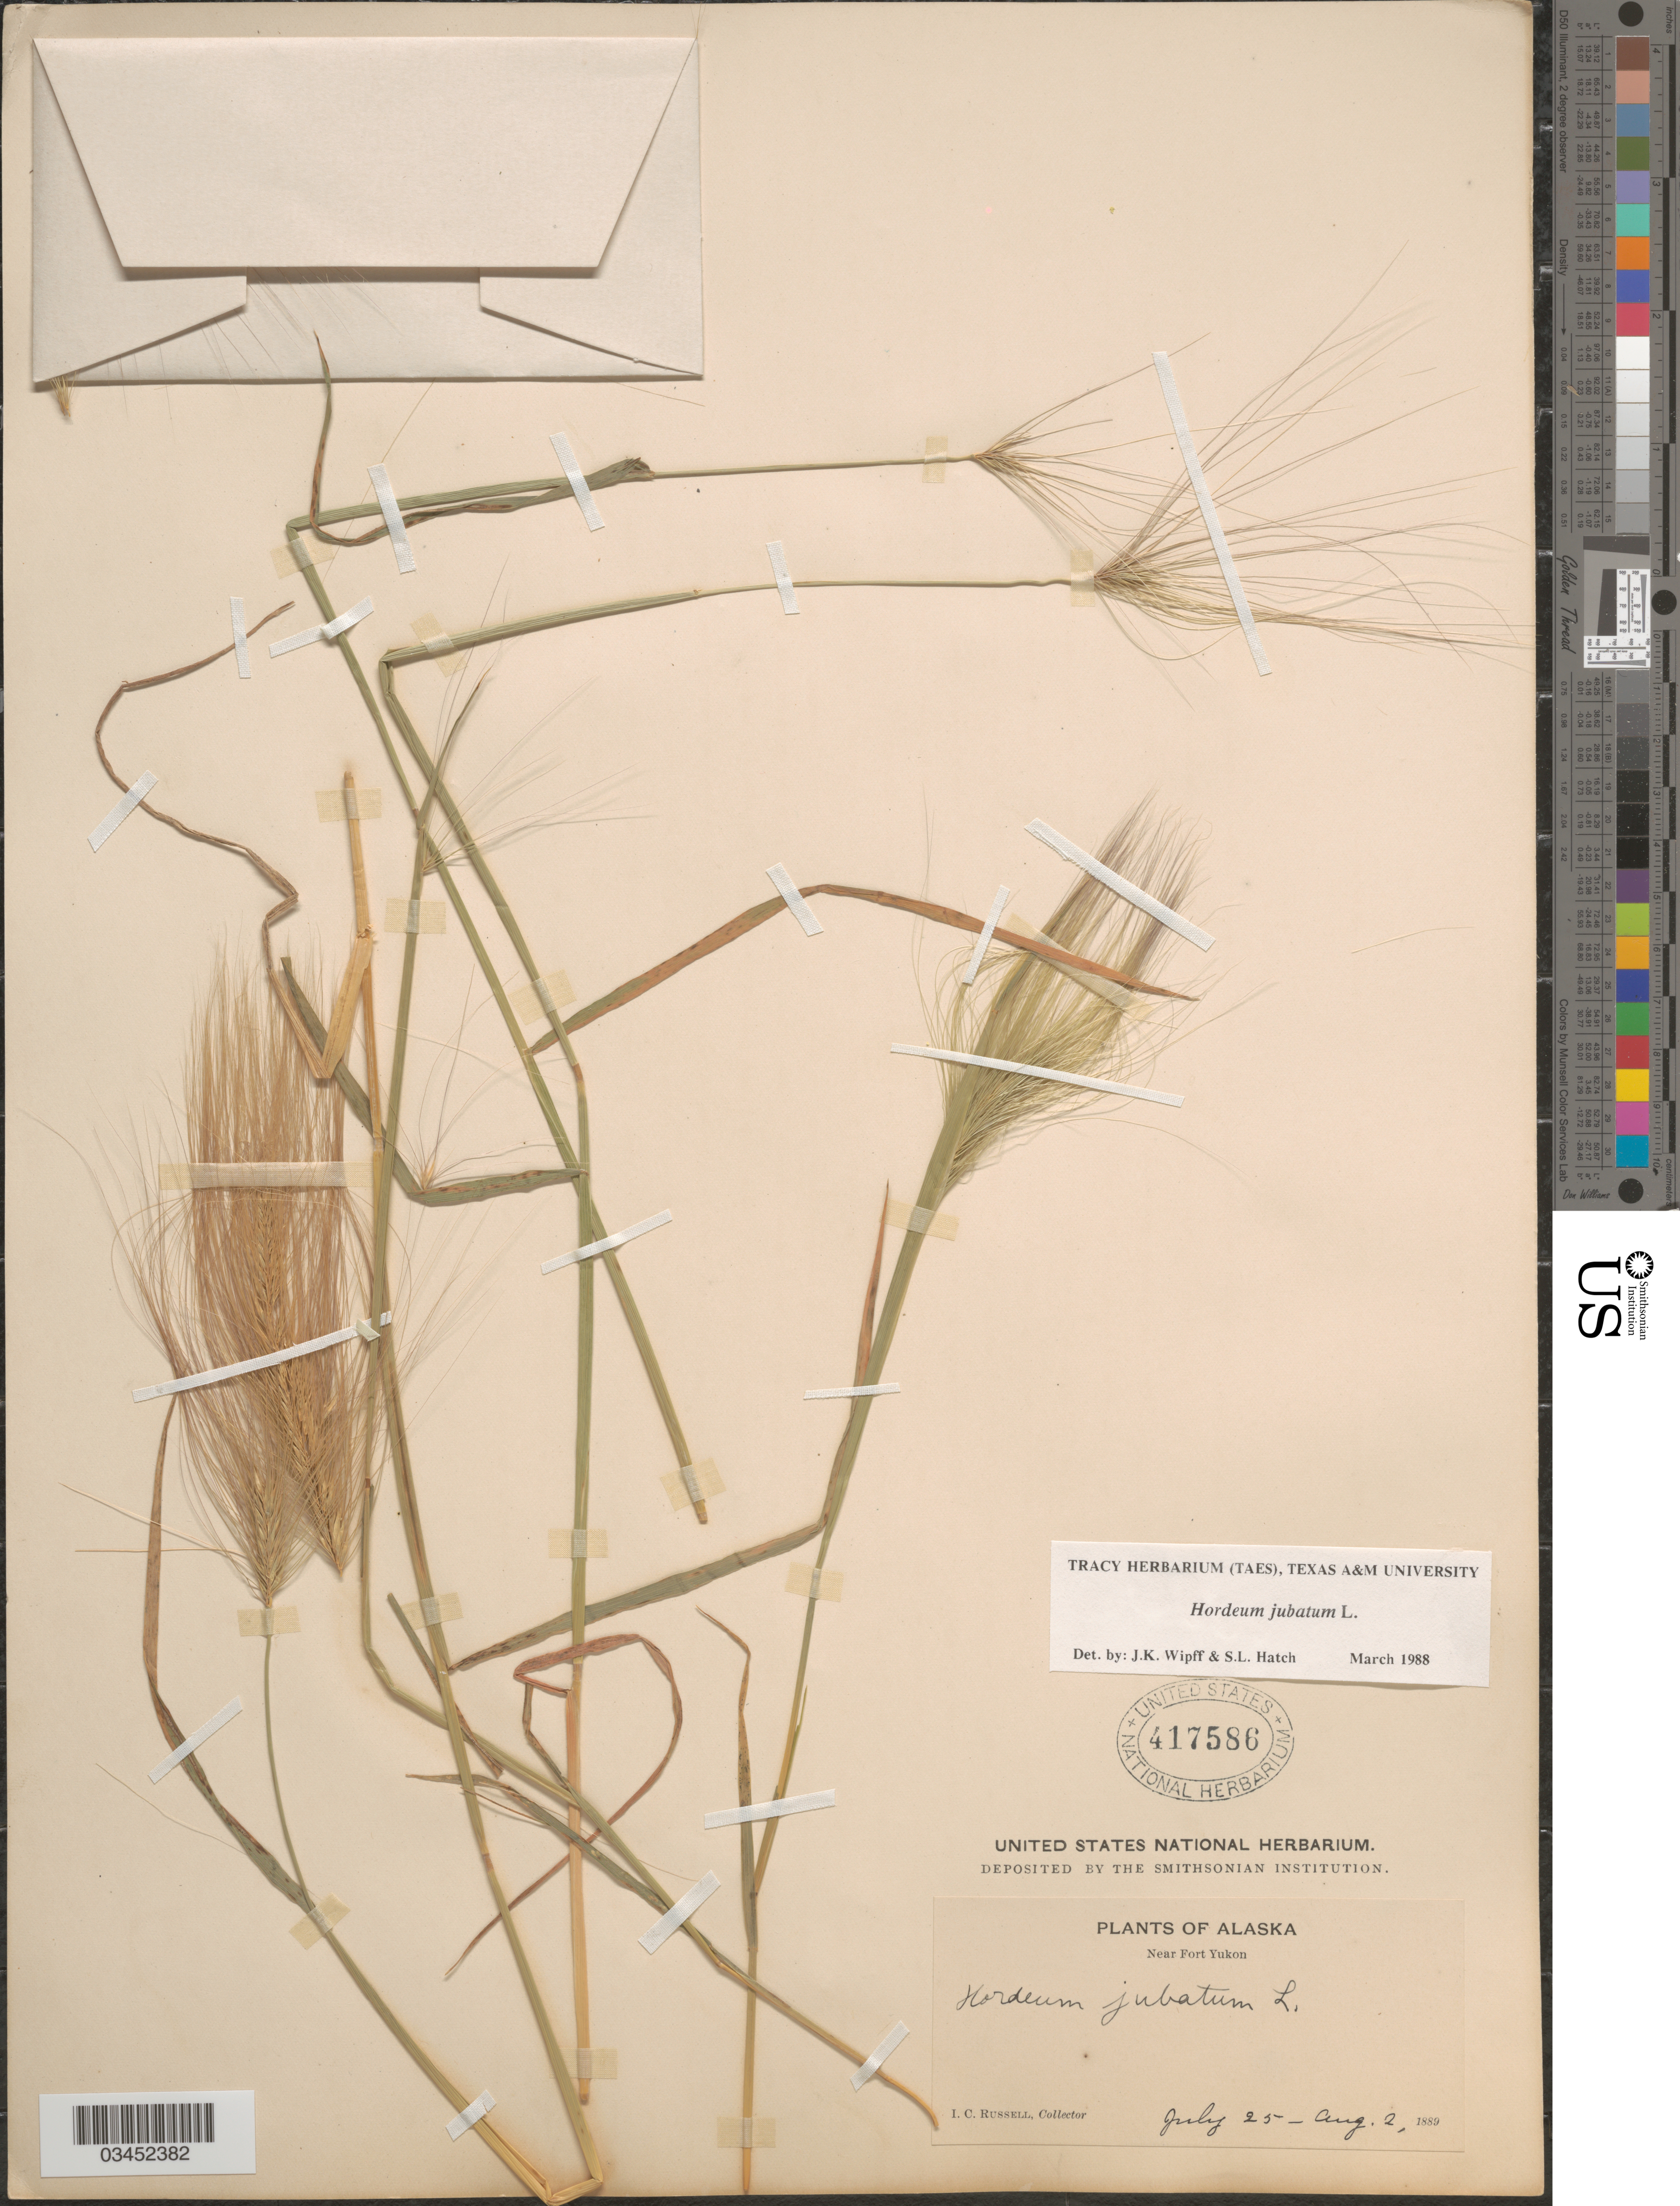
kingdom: Plantae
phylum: Tracheophyta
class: Liliopsida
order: Poales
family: Poaceae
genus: Hordeum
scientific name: Hordeum jubatum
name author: L.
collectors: I. C. Russell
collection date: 1889-07-25/1889-08-02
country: United States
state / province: Alaska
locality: Near Fort Yukon.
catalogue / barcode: US 417586